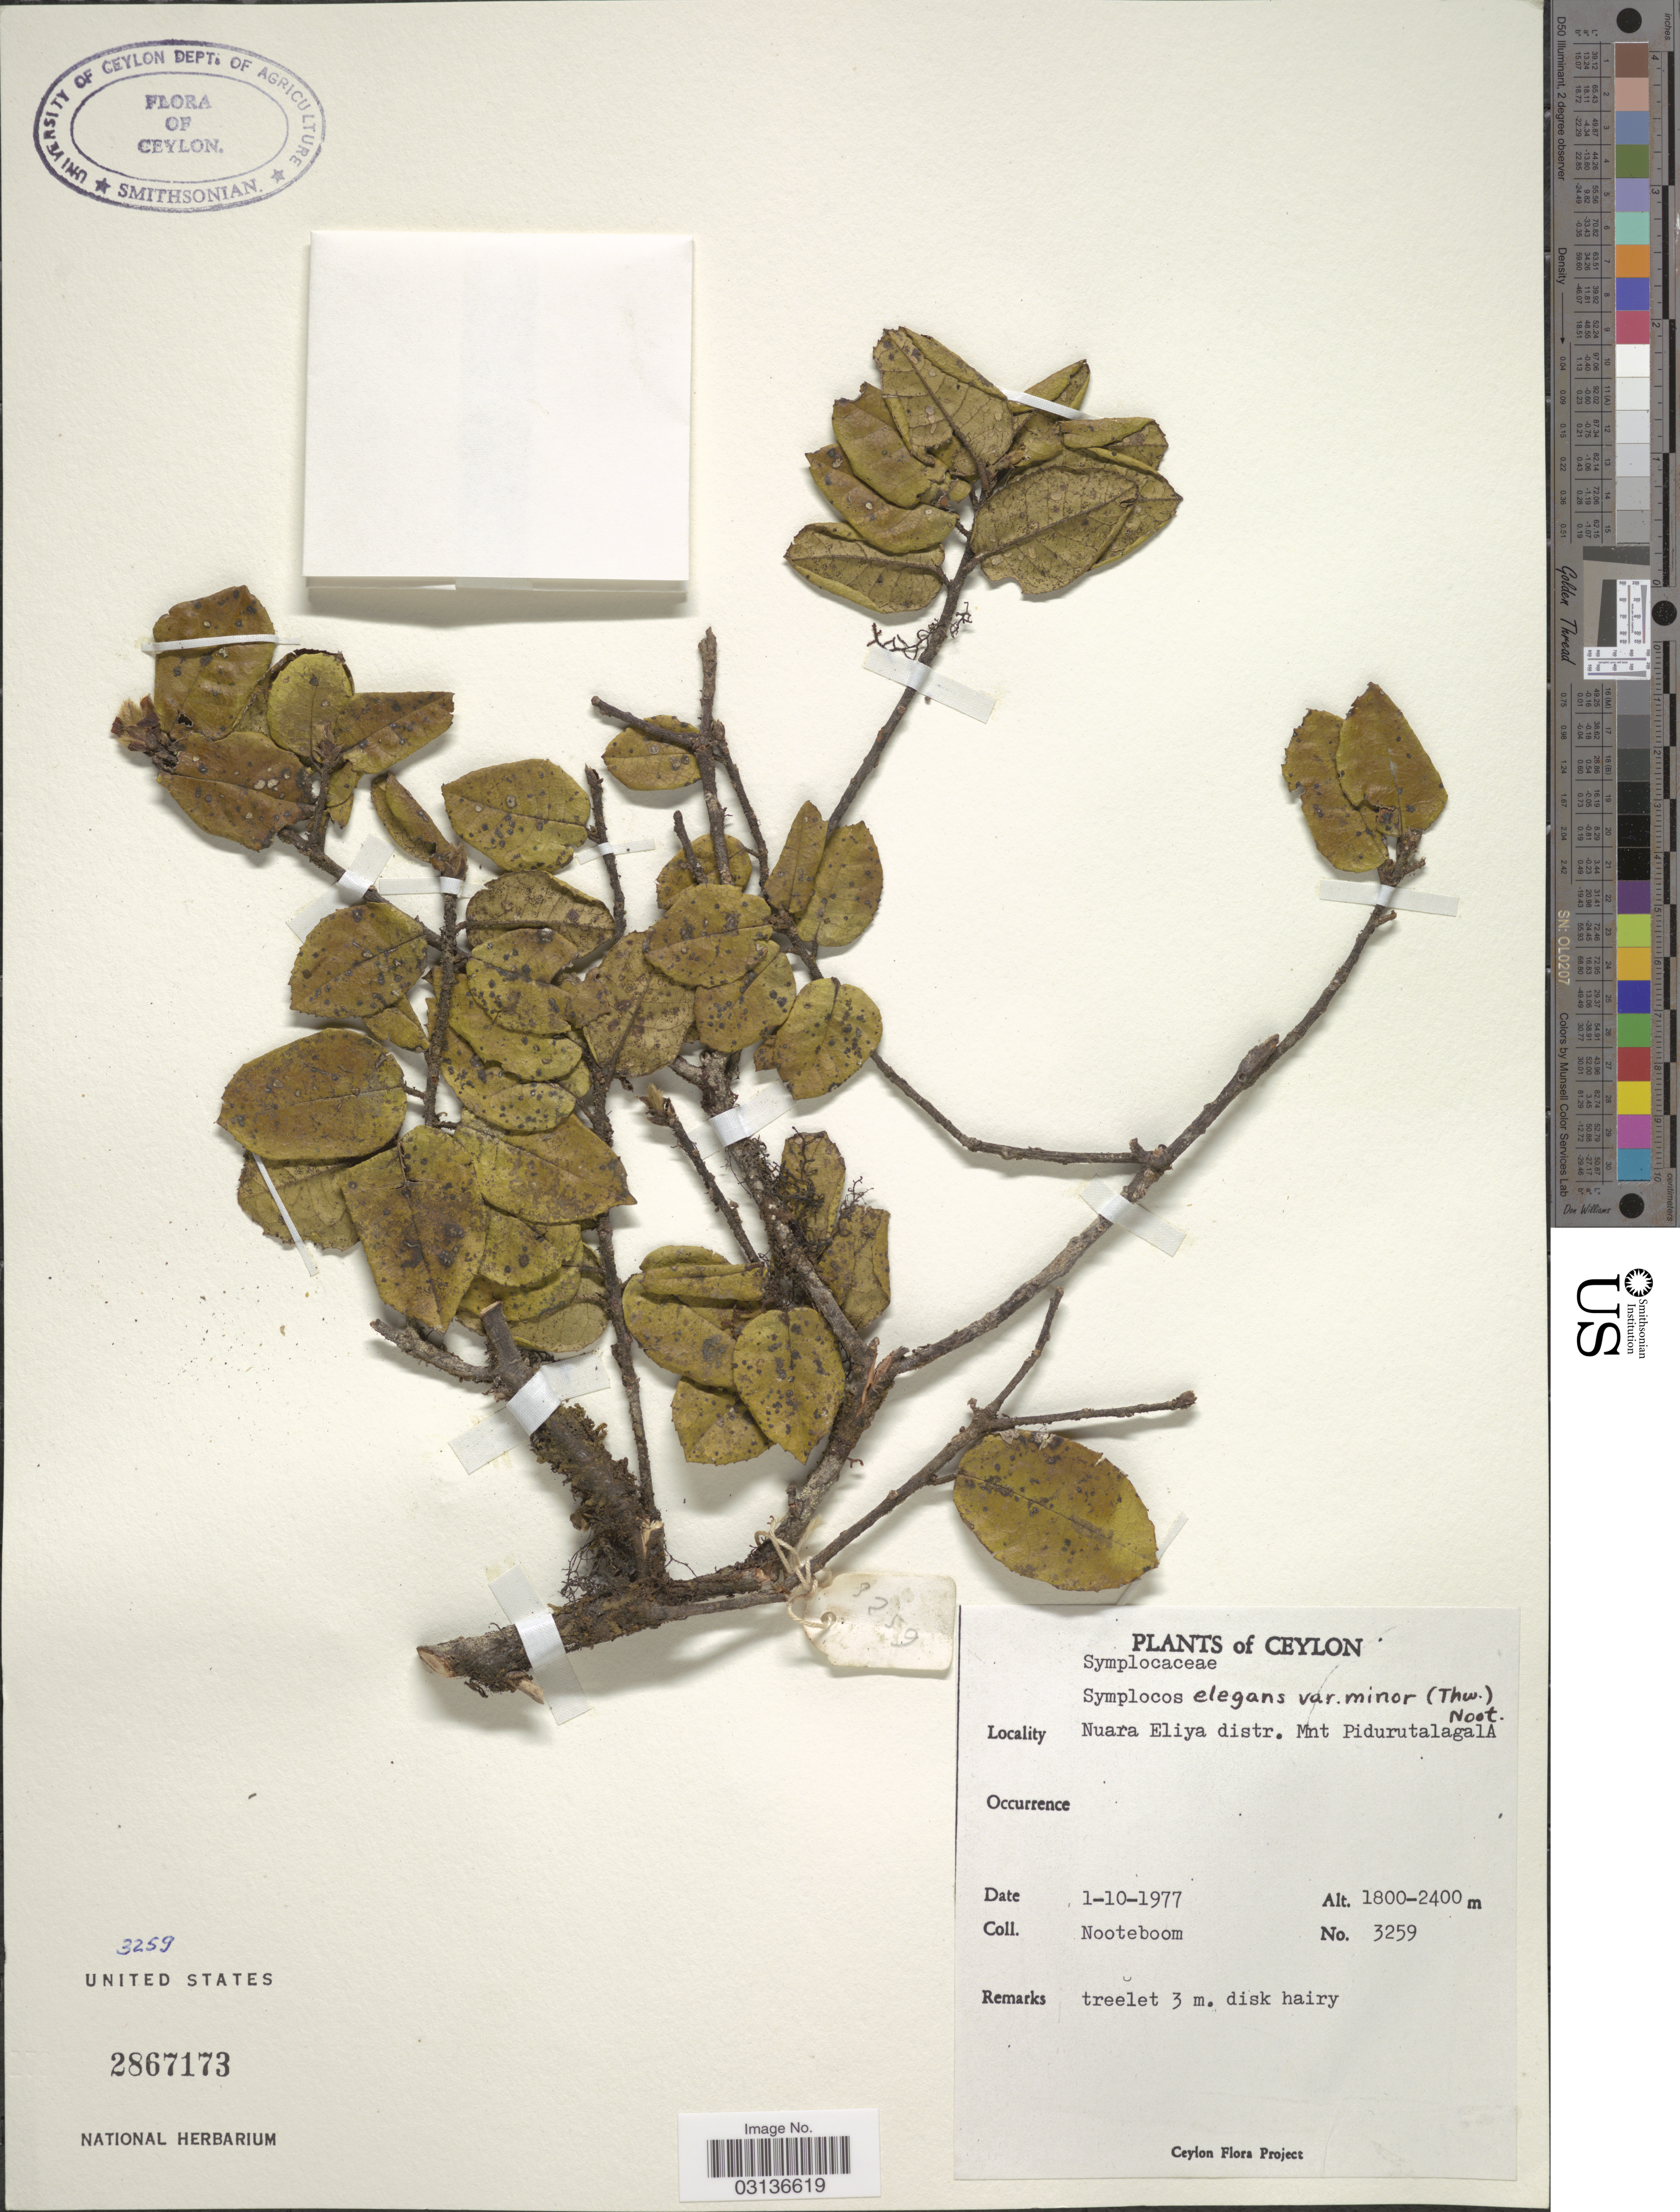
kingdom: Plantae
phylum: Tracheophyta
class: Magnoliopsida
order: Ericales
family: Symplocaceae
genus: Symplocos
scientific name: Symplocos elegans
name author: Thwaites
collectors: Nooteboom, --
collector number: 3259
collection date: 1977-10-01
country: Sri Lanka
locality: Ceylon. Nuara Eliya distr. Mnt PidurutalagalA.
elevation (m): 1800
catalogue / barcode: US 2867173